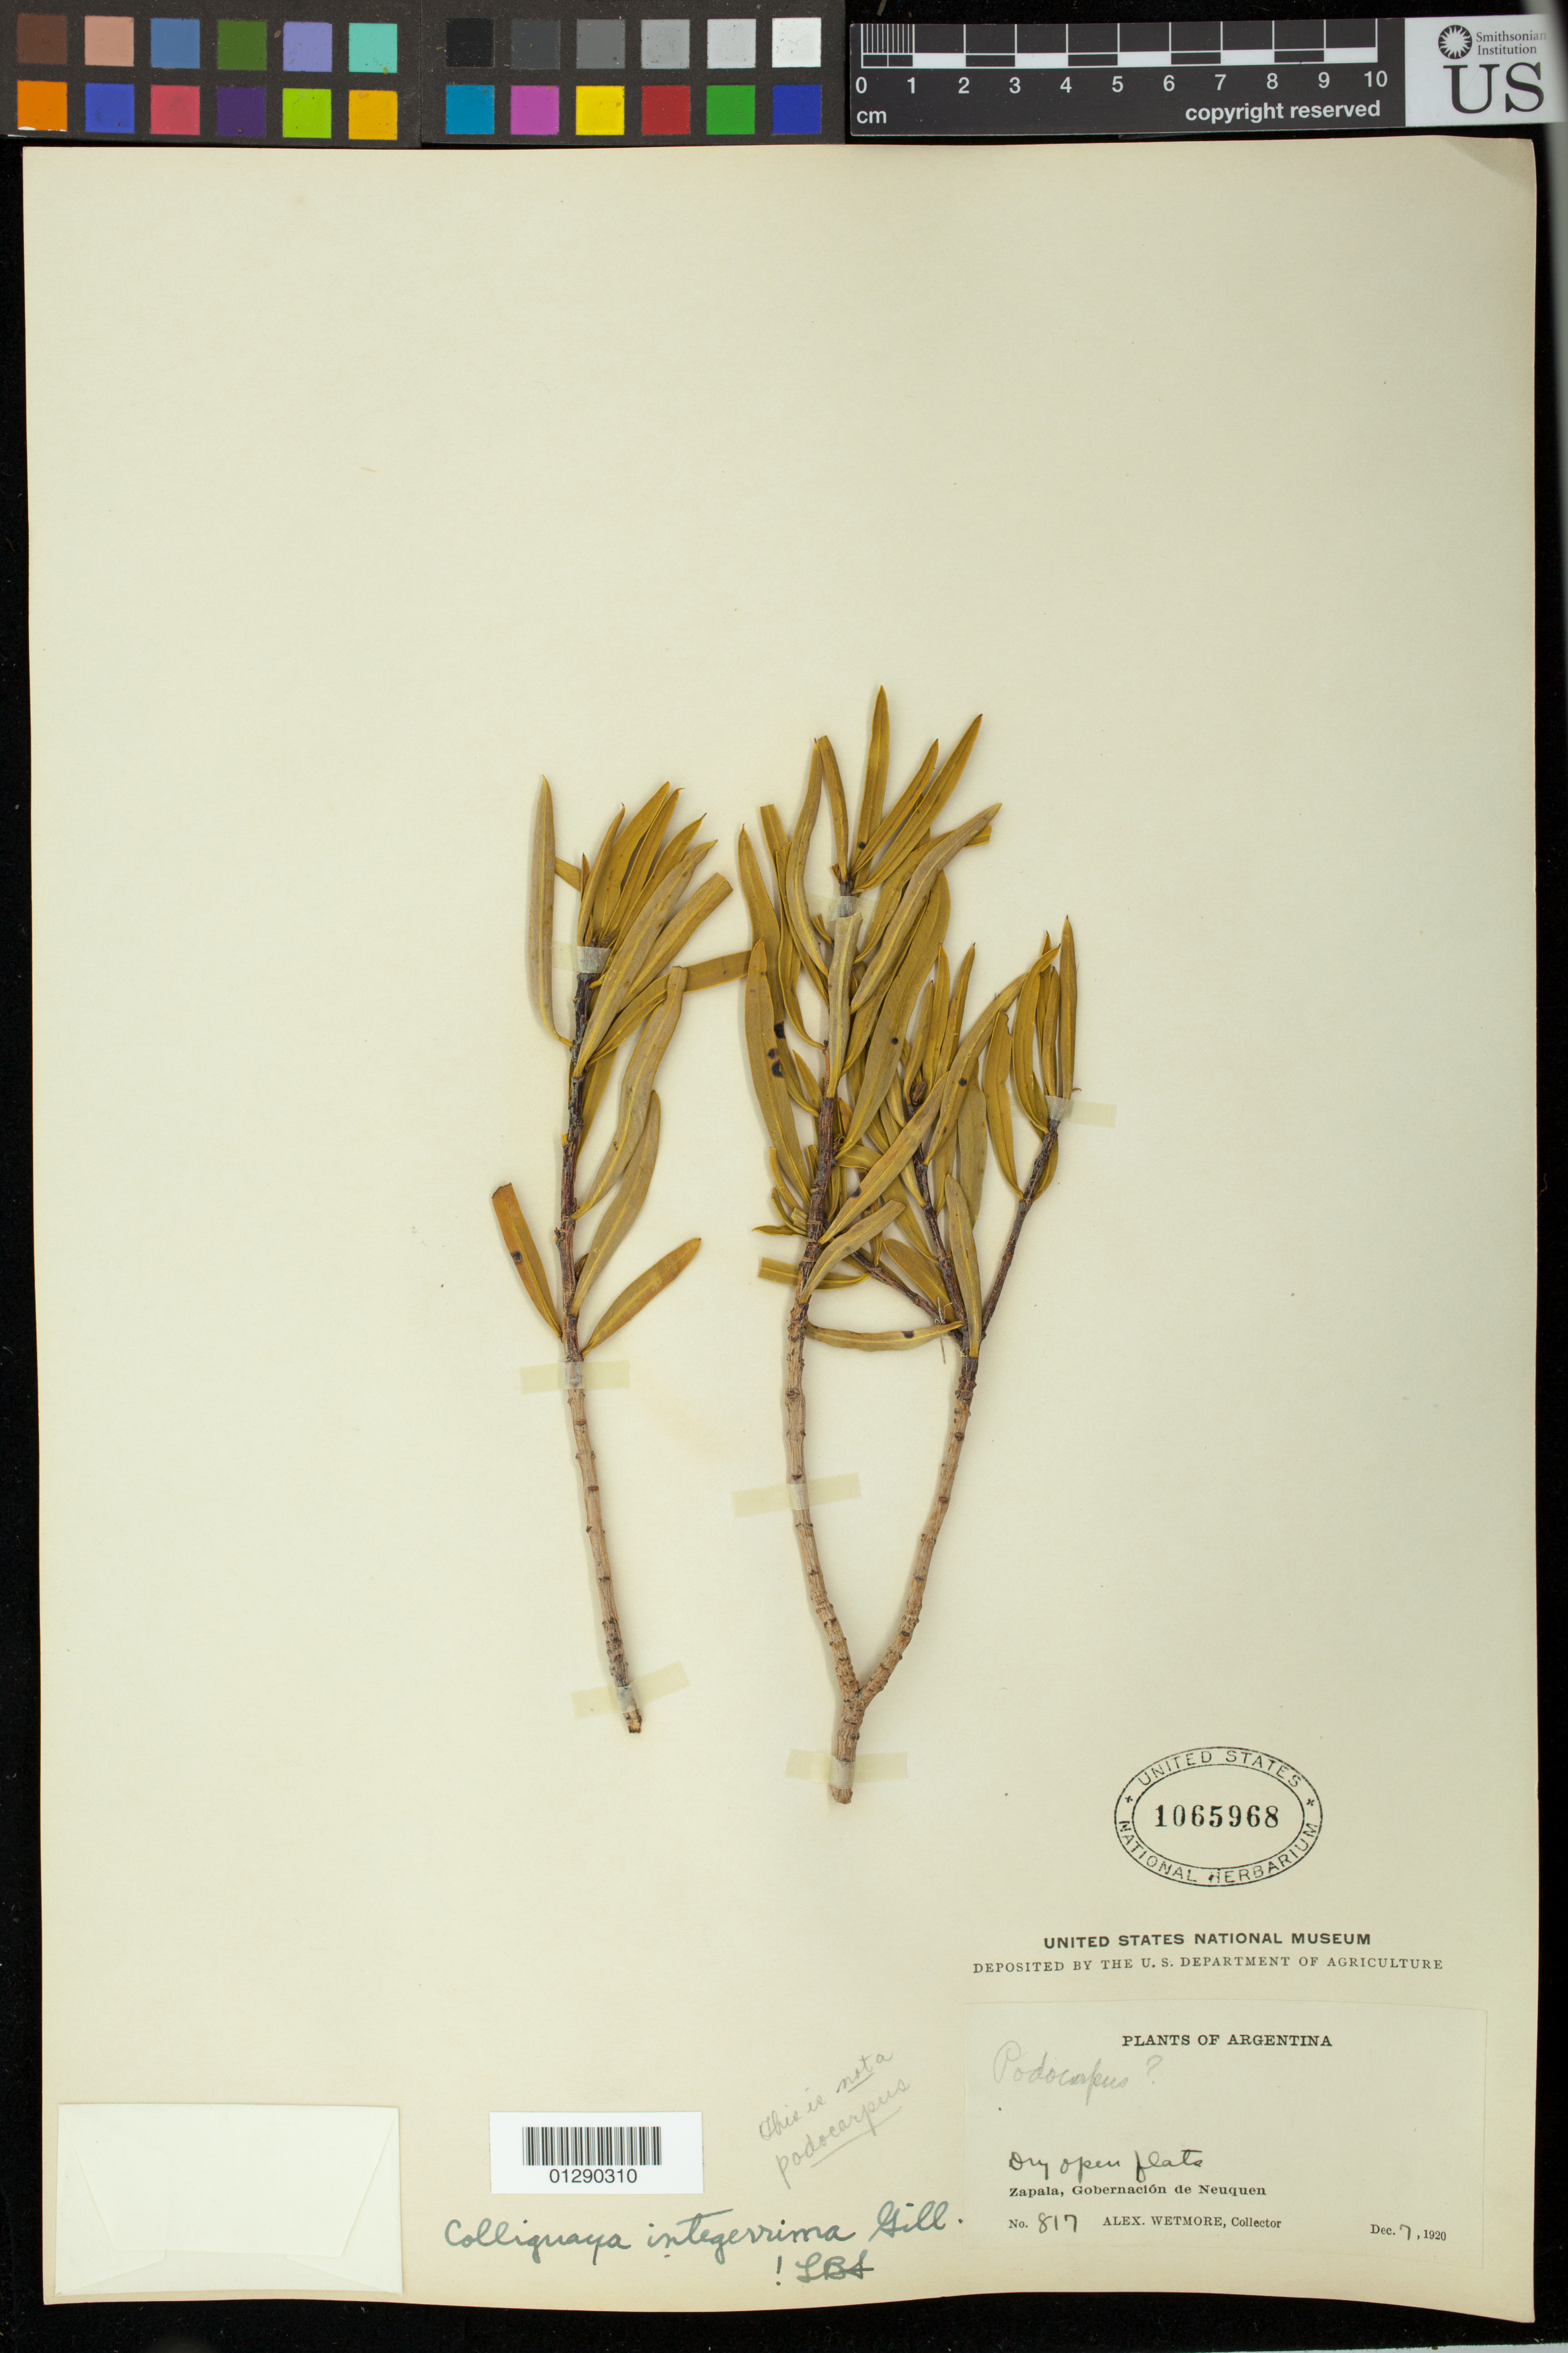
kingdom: Plantae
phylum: Tracheophyta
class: Magnoliopsida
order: Malpighiales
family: Euphorbiaceae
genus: Colliguaja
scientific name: Colliguaja integerrima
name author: Gillies & Hook.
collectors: A. Wetmore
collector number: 817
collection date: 1920-12-07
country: Argentina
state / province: Neuquen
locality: Zapala, Gobernacion de Neuquen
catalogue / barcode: US 1065968